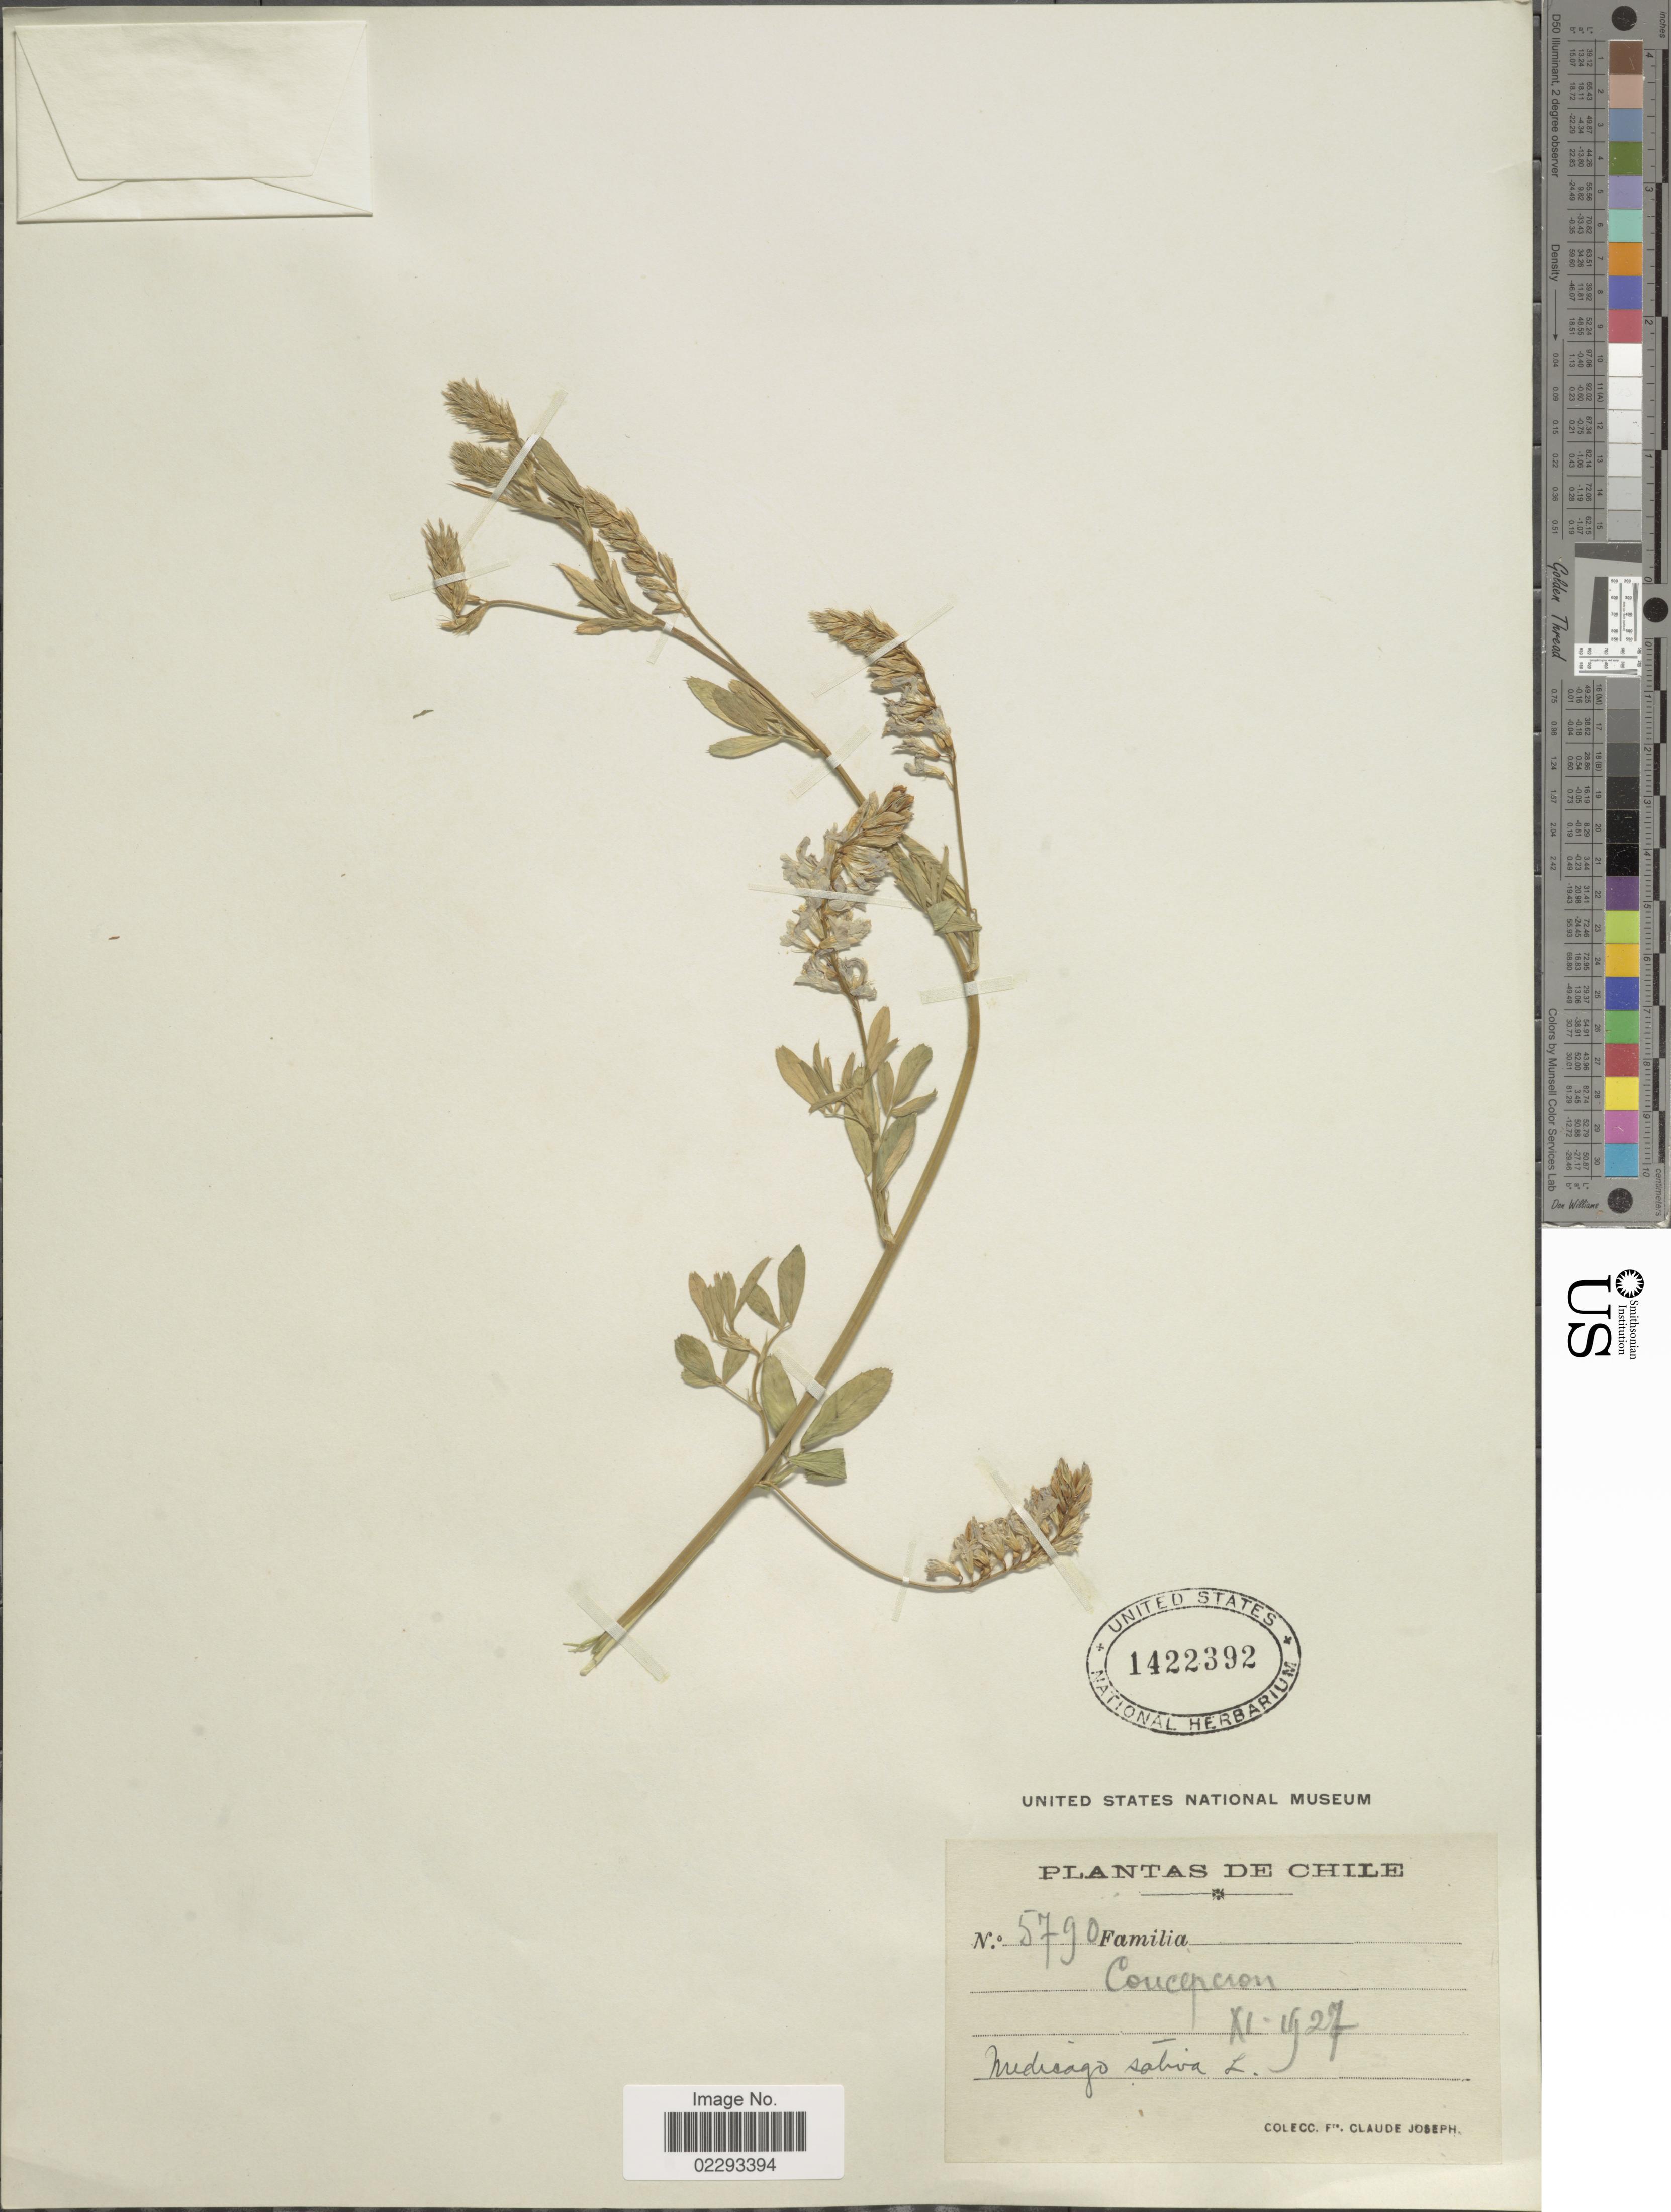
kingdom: Plantae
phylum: Tracheophyta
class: Magnoliopsida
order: Fabales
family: Fabaceae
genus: Medicago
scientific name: Medicago sativa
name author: L.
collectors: Bro. Claude-Joseph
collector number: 5790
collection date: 1927-11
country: Paraguay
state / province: Concepcion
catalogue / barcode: US 1422392